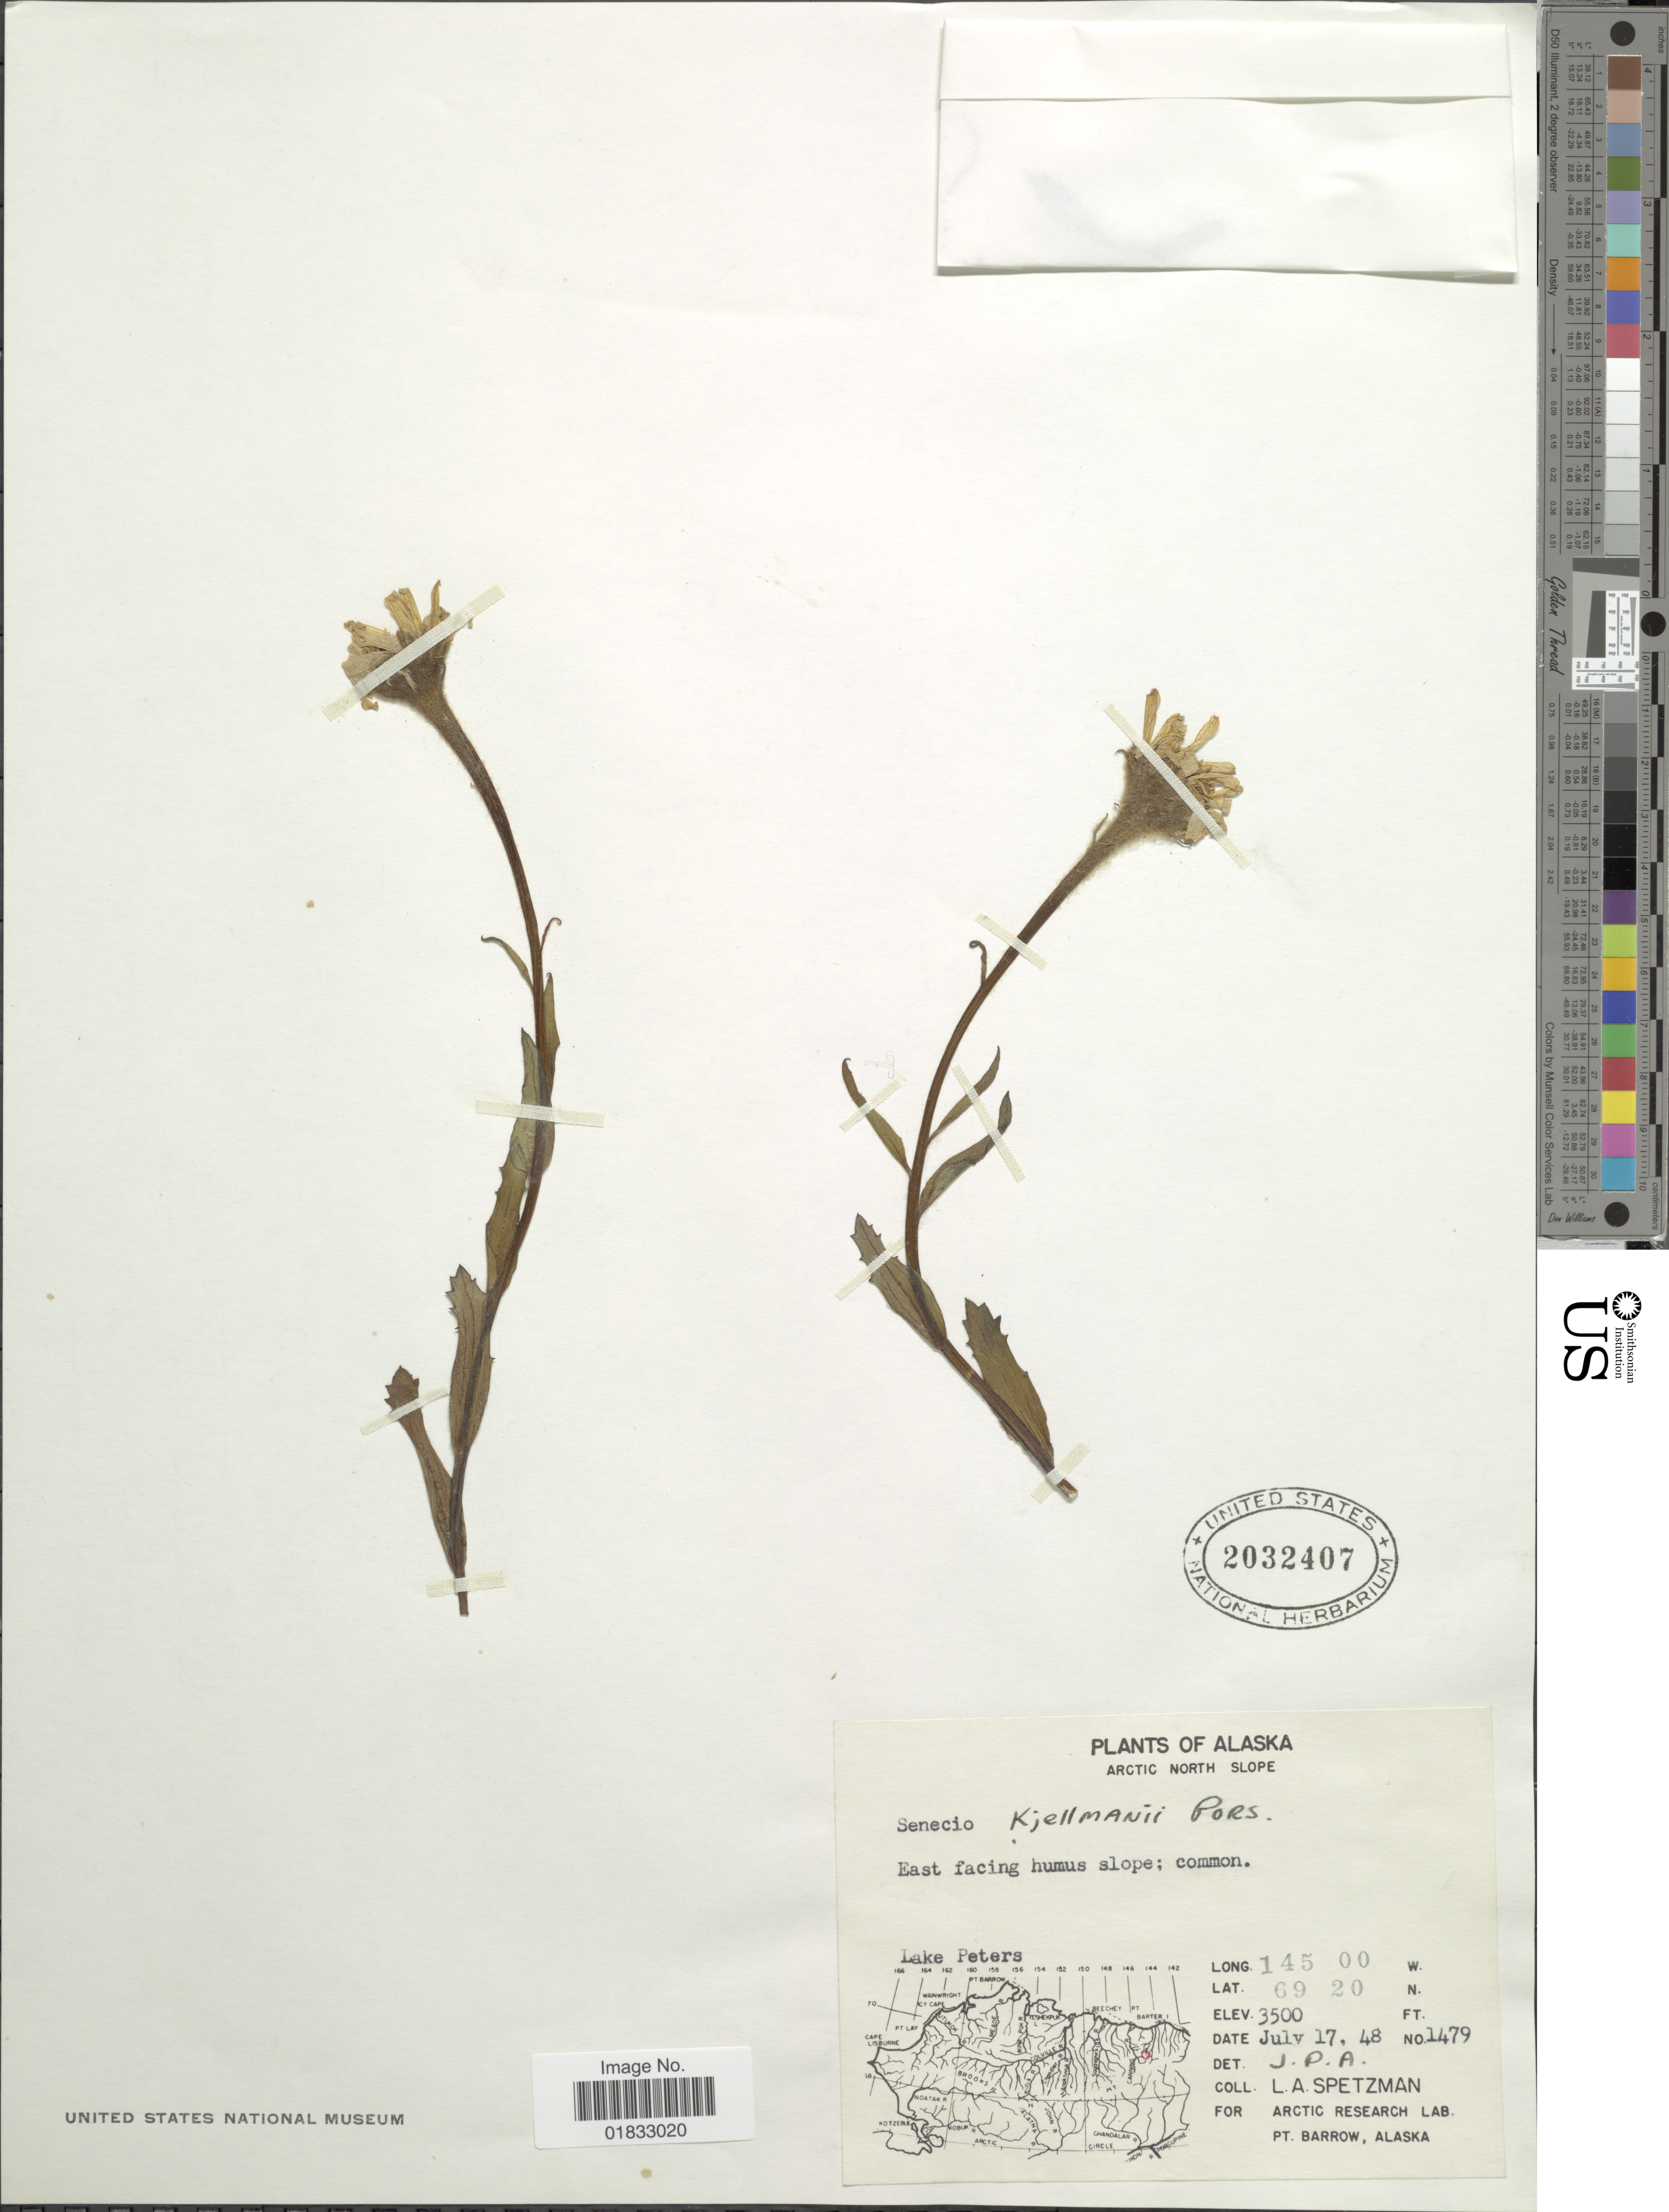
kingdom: Plantae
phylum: Tracheophyta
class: Magnoliopsida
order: Asterales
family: Asteraceae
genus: Tephroseris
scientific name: Tephroseris kjellmanii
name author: (A.E. Porsild) Holub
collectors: L. Spetzman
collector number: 1479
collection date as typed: Transcribed d/m/y: 17/7/48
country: United States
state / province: Alaska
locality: Arctic North Slope, East facing humus slope, Lake Peters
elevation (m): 1067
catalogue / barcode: US 2032407